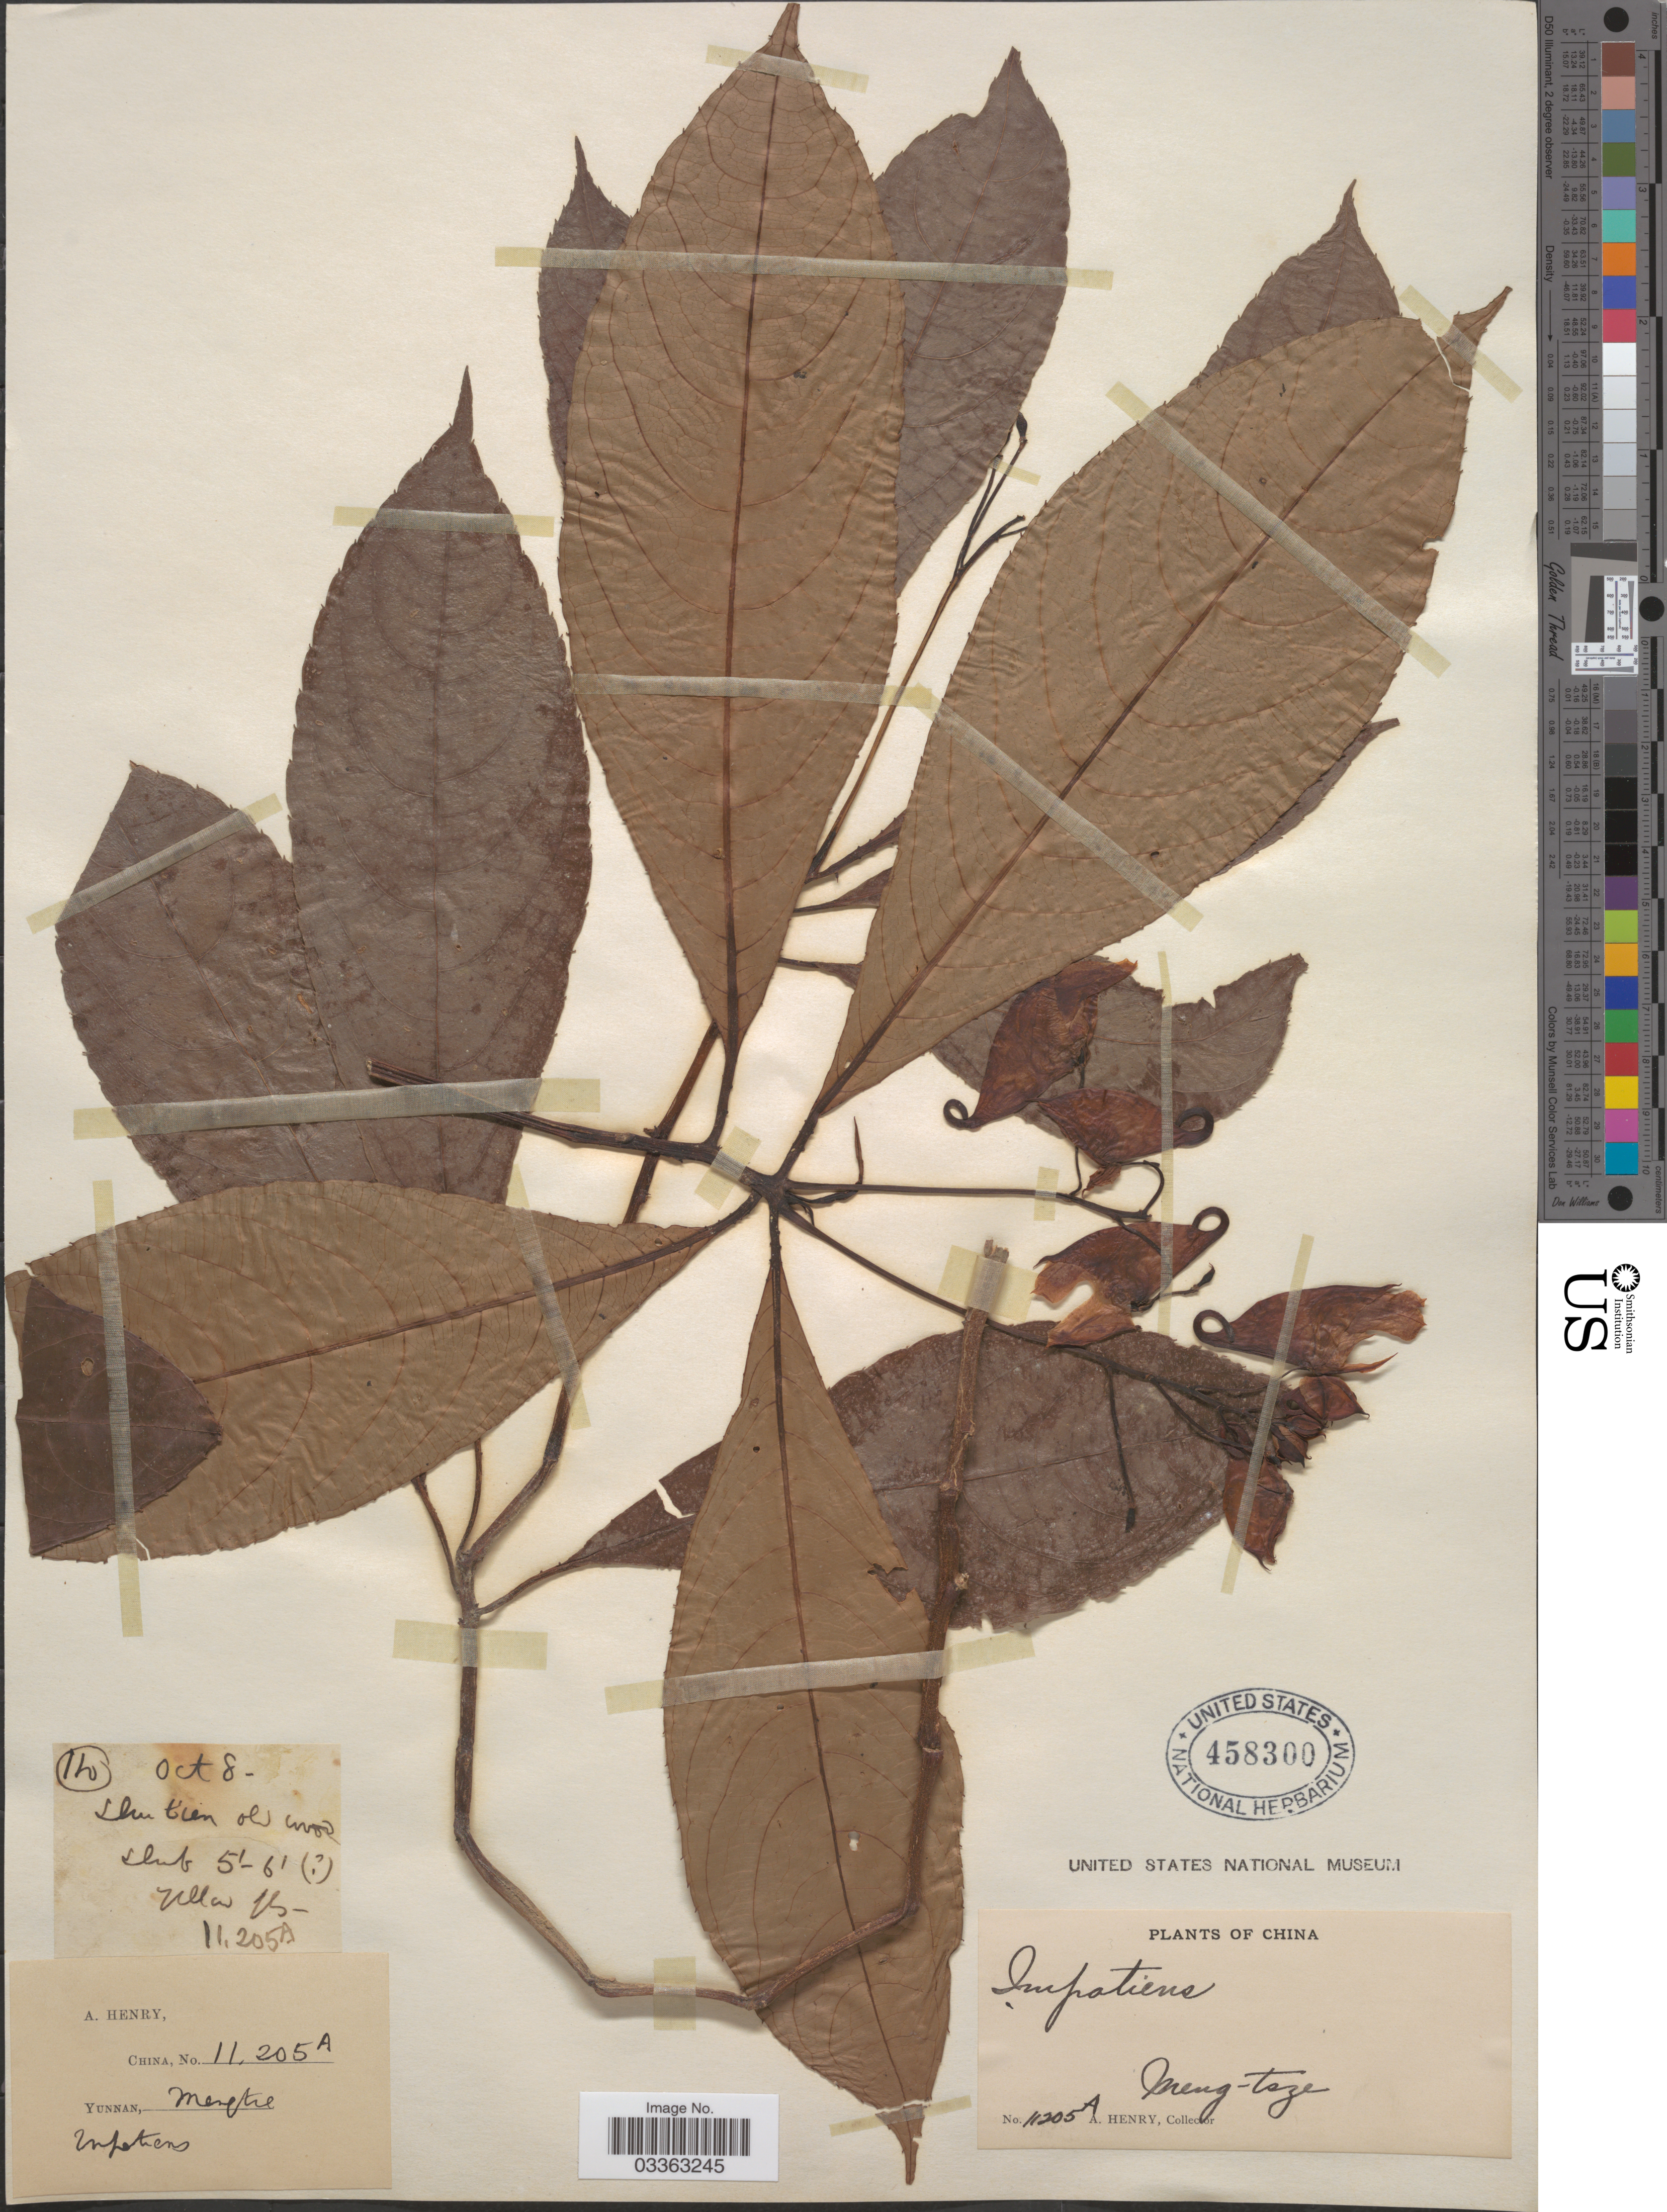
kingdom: Plantae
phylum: Tracheophyta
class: Magnoliopsida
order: Ericales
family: Balsaminaceae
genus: Impatiens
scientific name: Impatiens sp.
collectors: A. Henry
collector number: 11205 A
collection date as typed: Transcribed d/m/y: 8/10/11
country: China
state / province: Yunnan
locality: Meng-tze. Shiu t'ien. Ho.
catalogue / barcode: US 458300